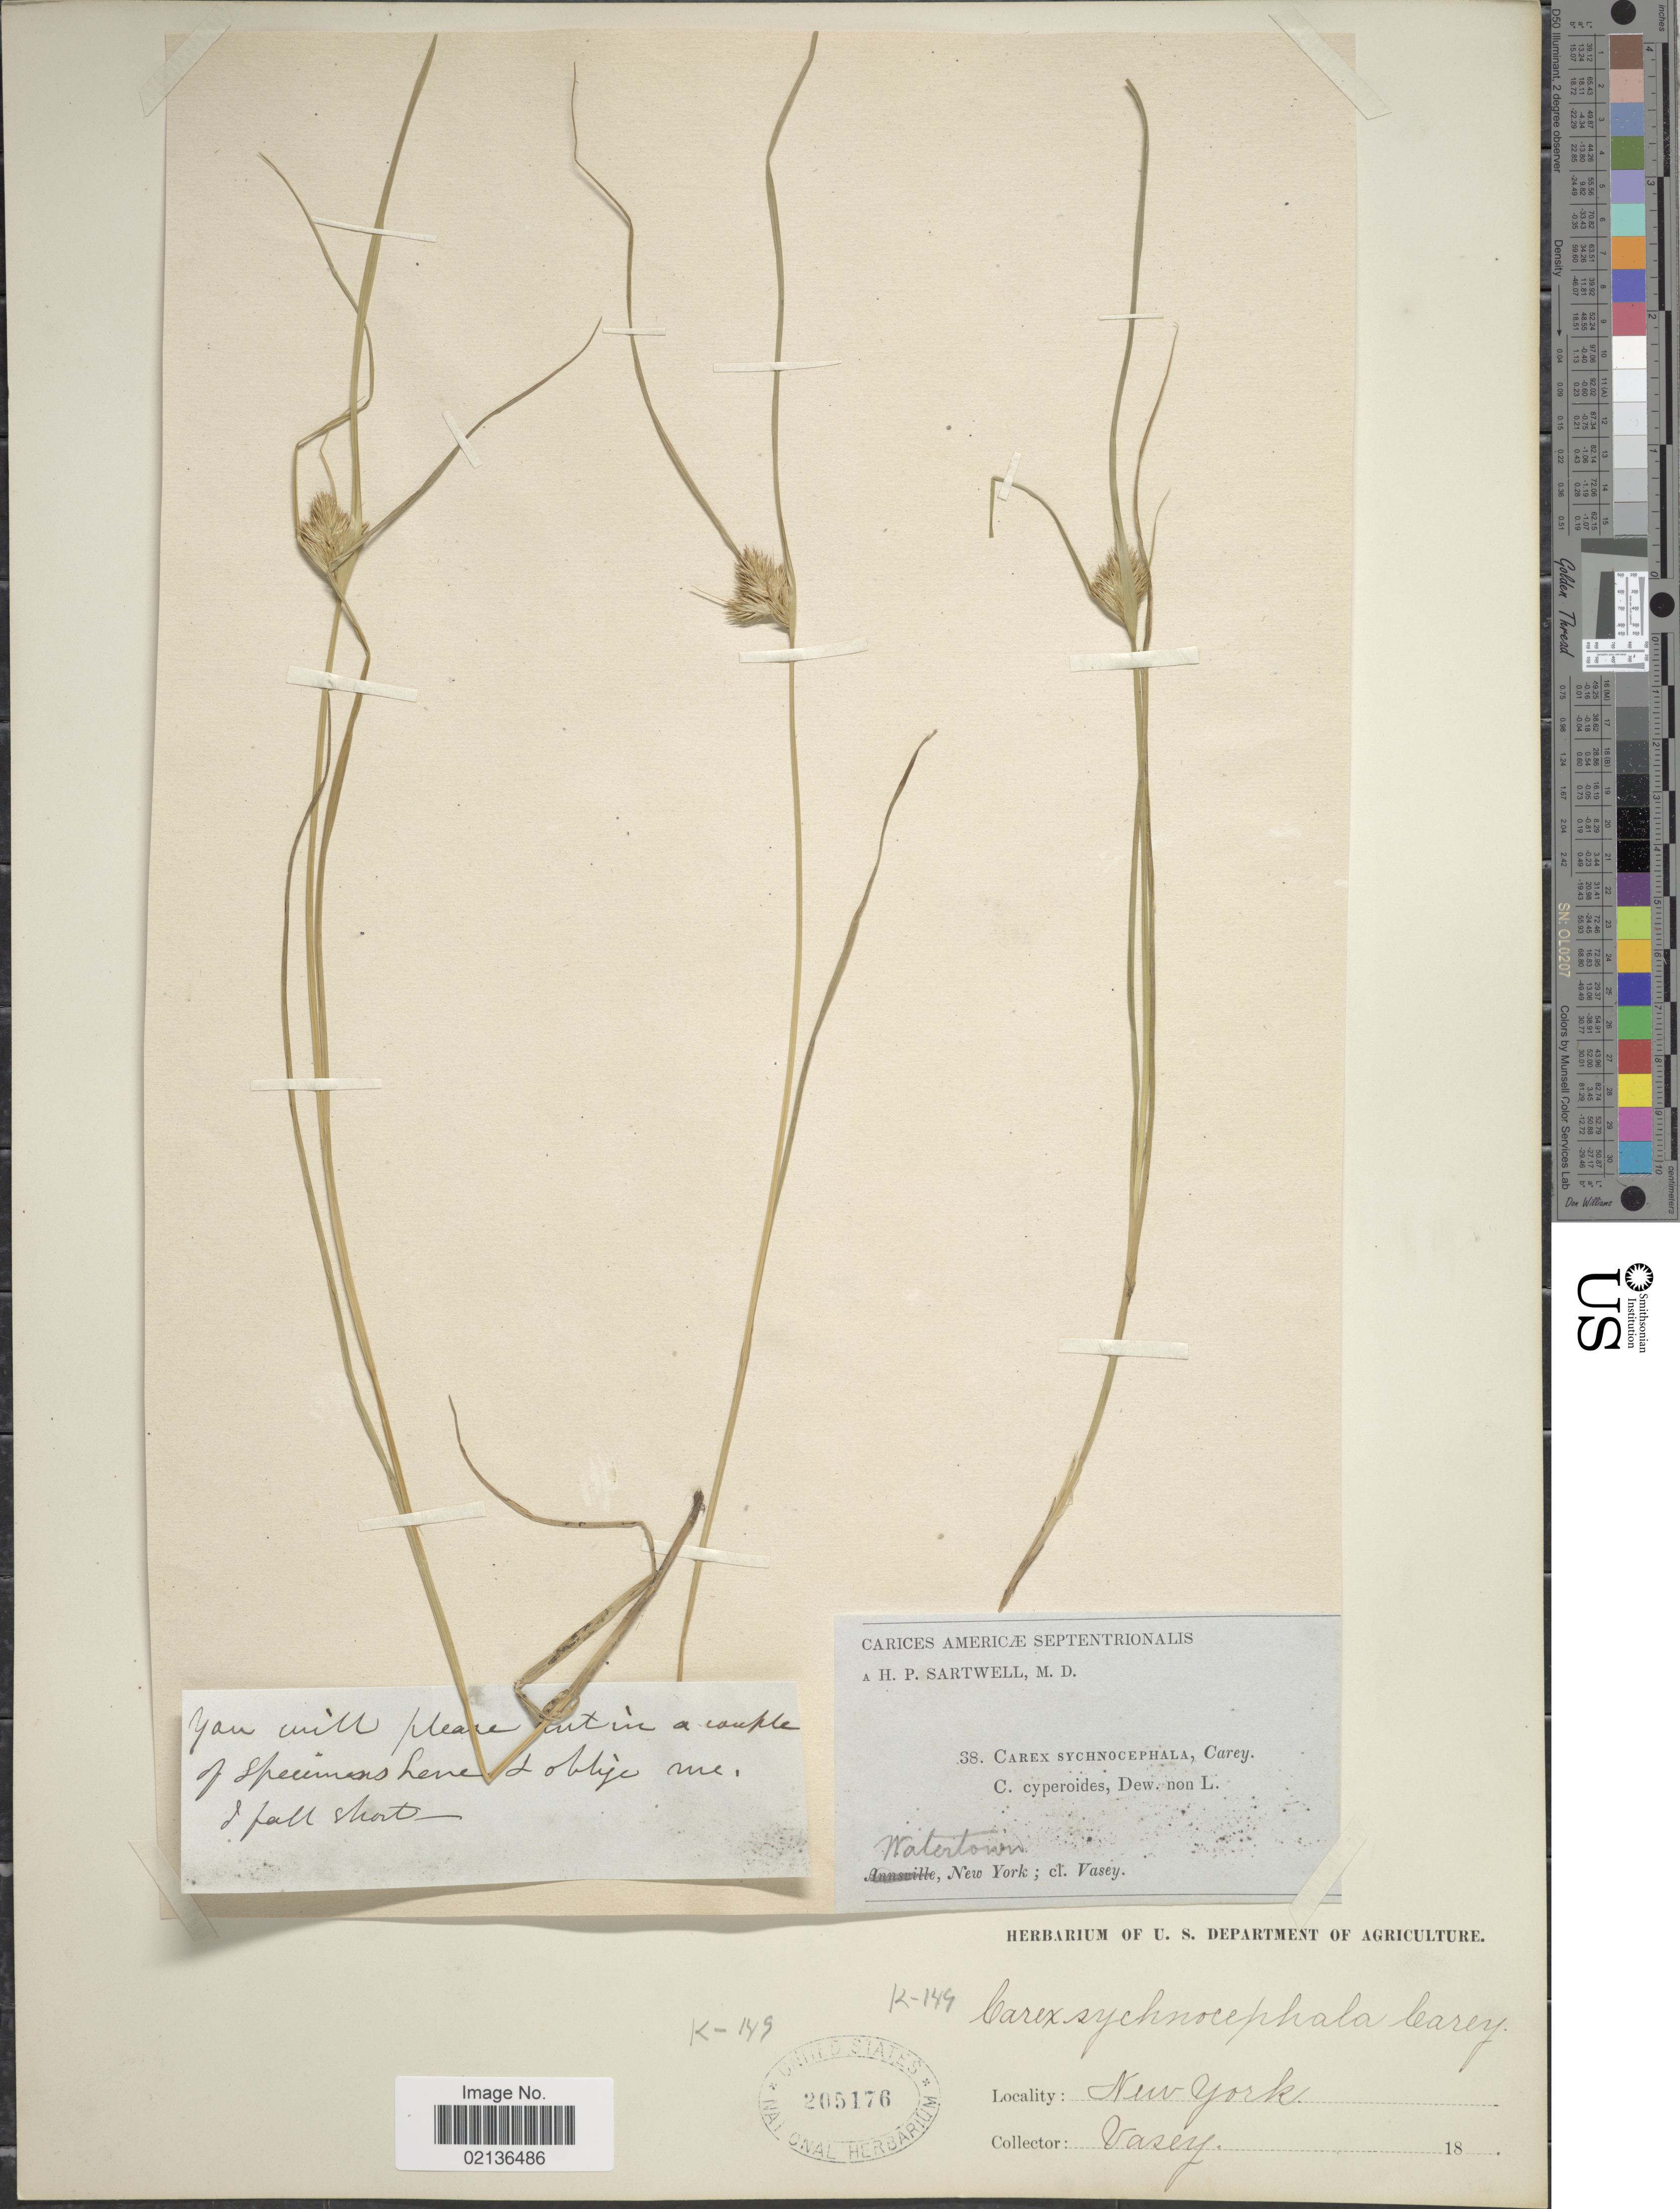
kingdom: Plantae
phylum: Tracheophyta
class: Liliopsida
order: Poales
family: Cyperaceae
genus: Carex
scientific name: Carex sychnocephala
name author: J. Carey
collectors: Vasey, --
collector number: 38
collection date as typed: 18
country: United States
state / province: New York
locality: Watertown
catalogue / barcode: US 205176